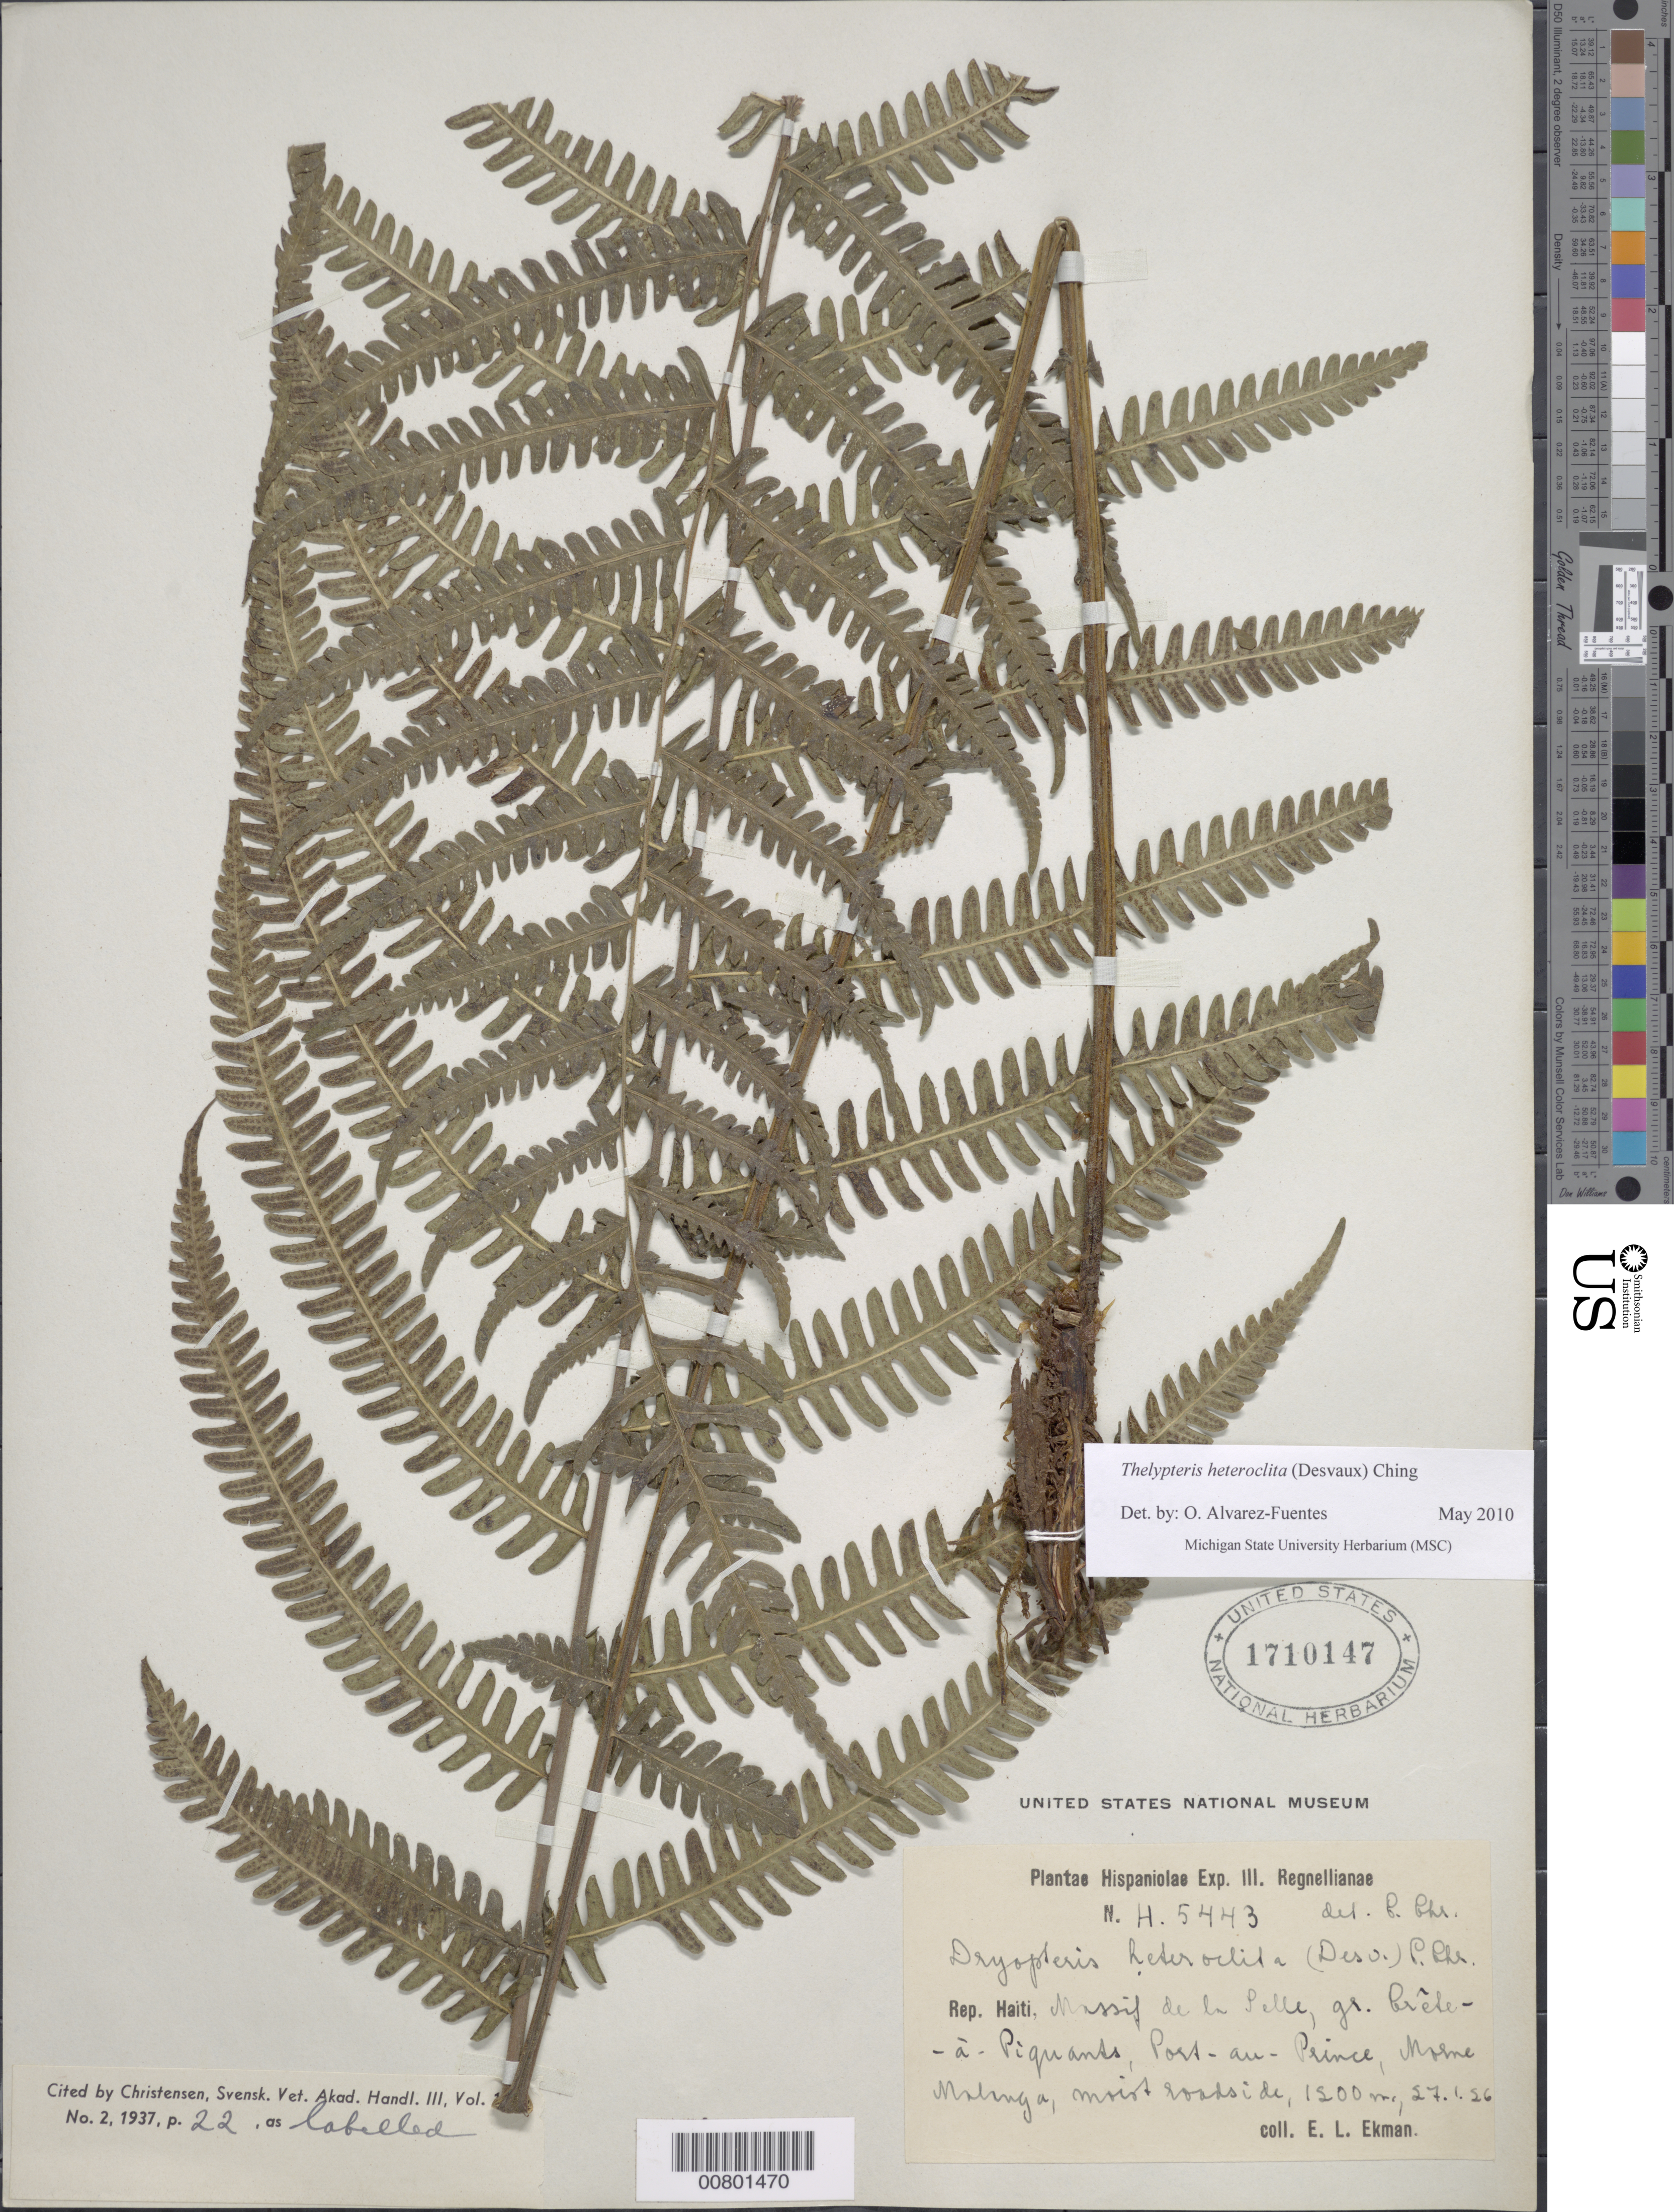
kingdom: Plantae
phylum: Tracheophyta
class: Polypodiopsida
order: Polypodiales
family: Thelypteridaceae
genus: Amauropelta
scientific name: Amauropelta heteroclita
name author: (Desv.) Pic. Serm.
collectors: E. L. Ekman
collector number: H 5443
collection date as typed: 27 Jan 1926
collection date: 1926-01-27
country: Haiti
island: Hispaniola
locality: Massif de la Selle, gr. Crête-à-Piquants, Port au Prince, Morne Malanga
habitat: Moist roadside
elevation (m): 1200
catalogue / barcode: US 1710147